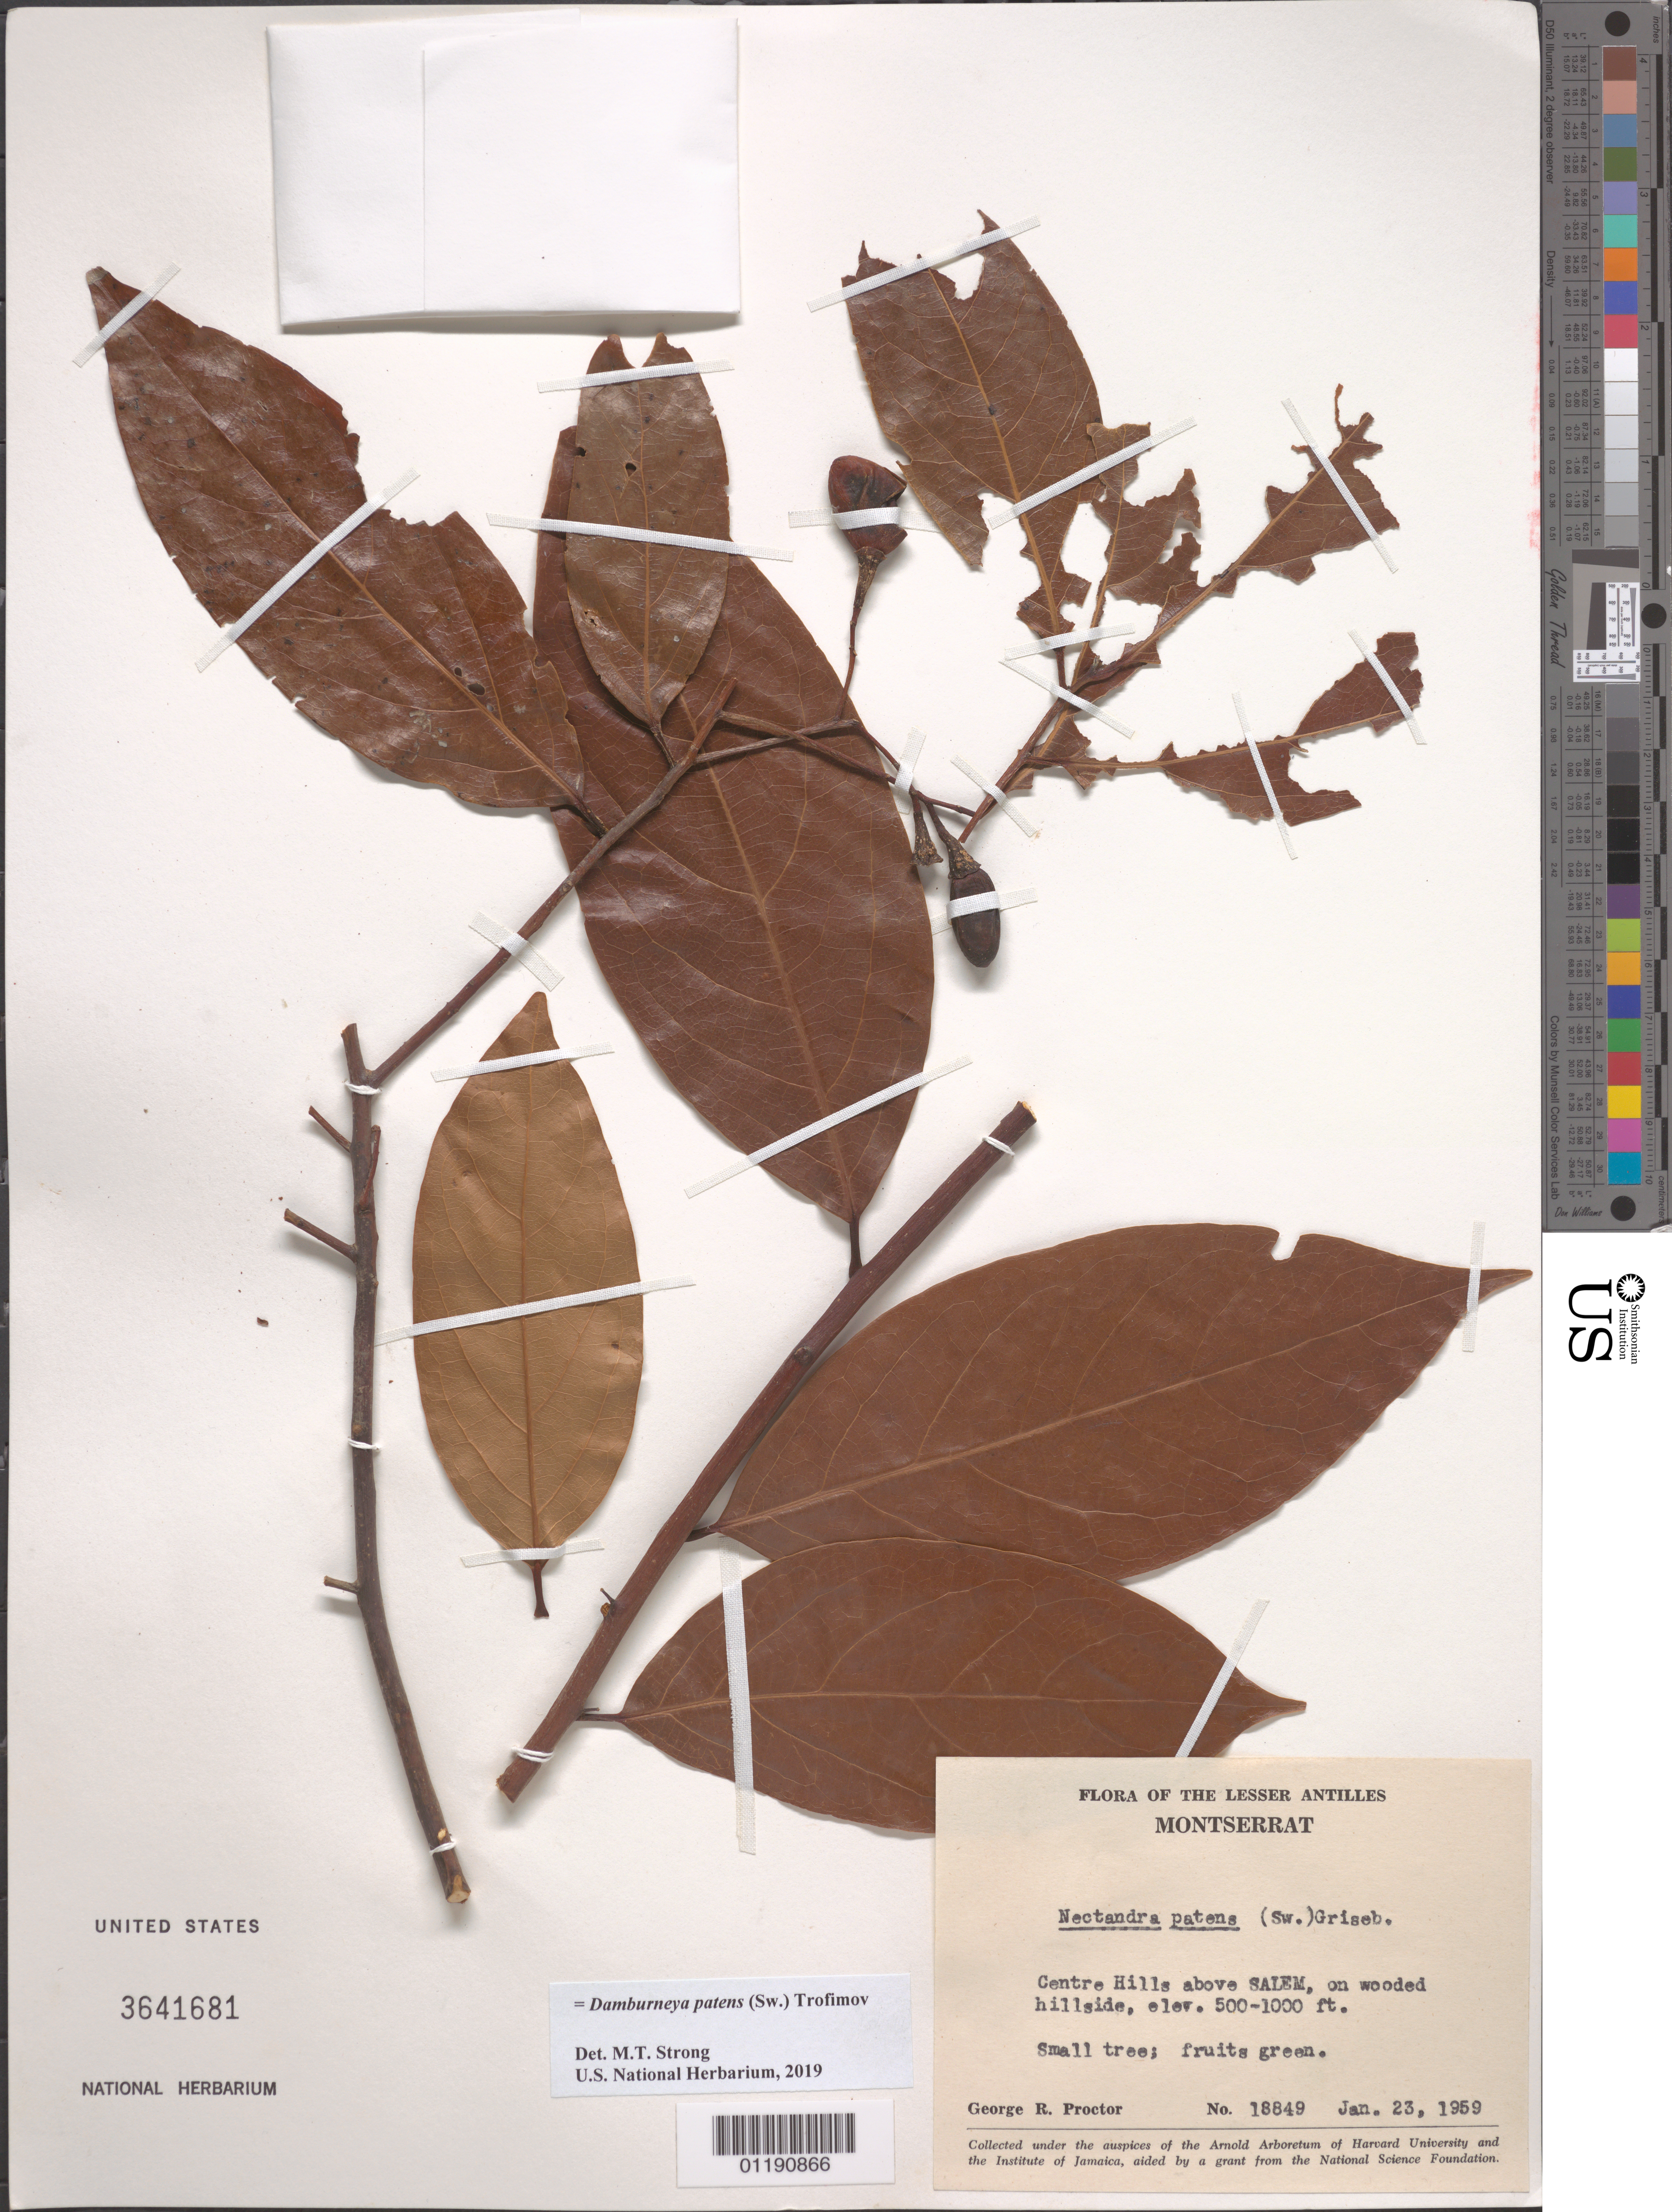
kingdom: Plantae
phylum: Tracheophyta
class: Magnoliopsida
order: Laurales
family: Lauraceae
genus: Damburneya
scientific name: Damburneya patens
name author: (Sw.) Trofimov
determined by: Strong, M. T., (US), Smithsonian Institution - National Museum of Natural History (UNITED STATES)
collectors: G. R. Proctor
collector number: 18849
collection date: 1959-01-23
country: Montserrat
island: Montserrat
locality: Centre Hills above Salem, on wooded hillside.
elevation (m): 152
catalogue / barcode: US 3641681